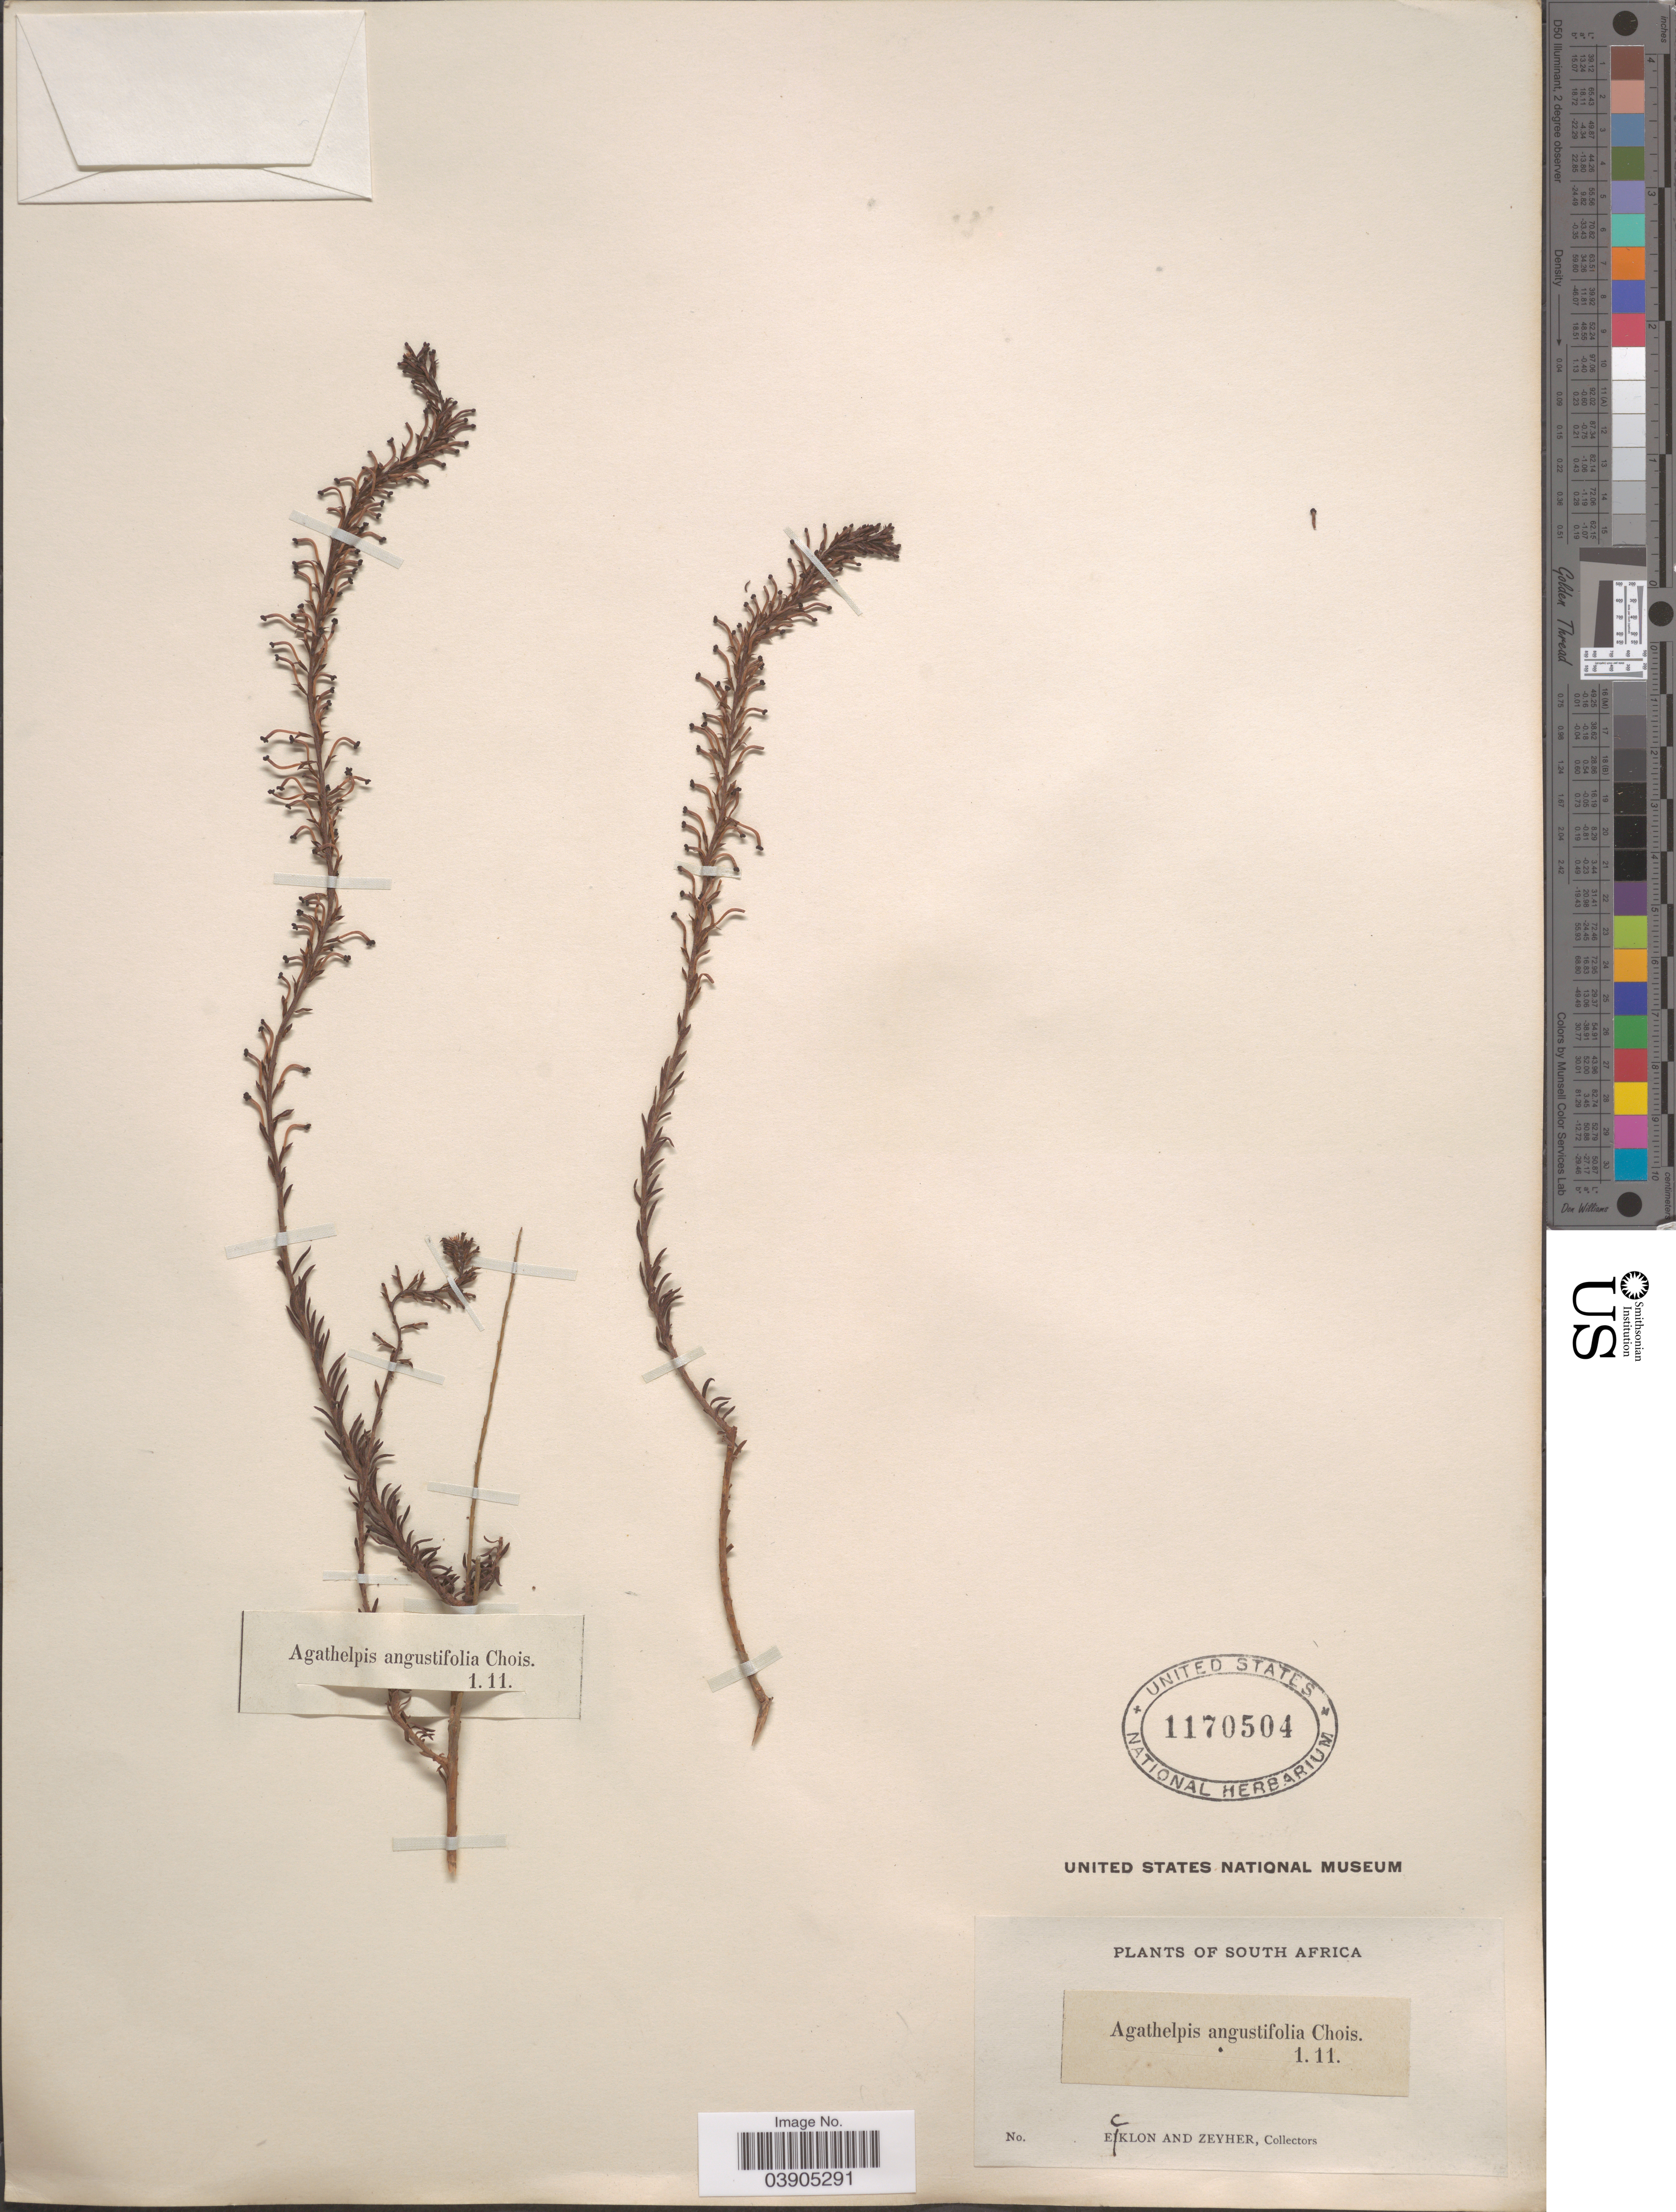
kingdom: Plantae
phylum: Tracheophyta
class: Magnoliopsida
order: Lamiales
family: Plantaginaceae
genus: Agathelpis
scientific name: Agathelpis angustifolia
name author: Choisy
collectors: -. Ecklon & -. Zeyher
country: South Africa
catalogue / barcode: US 1170504